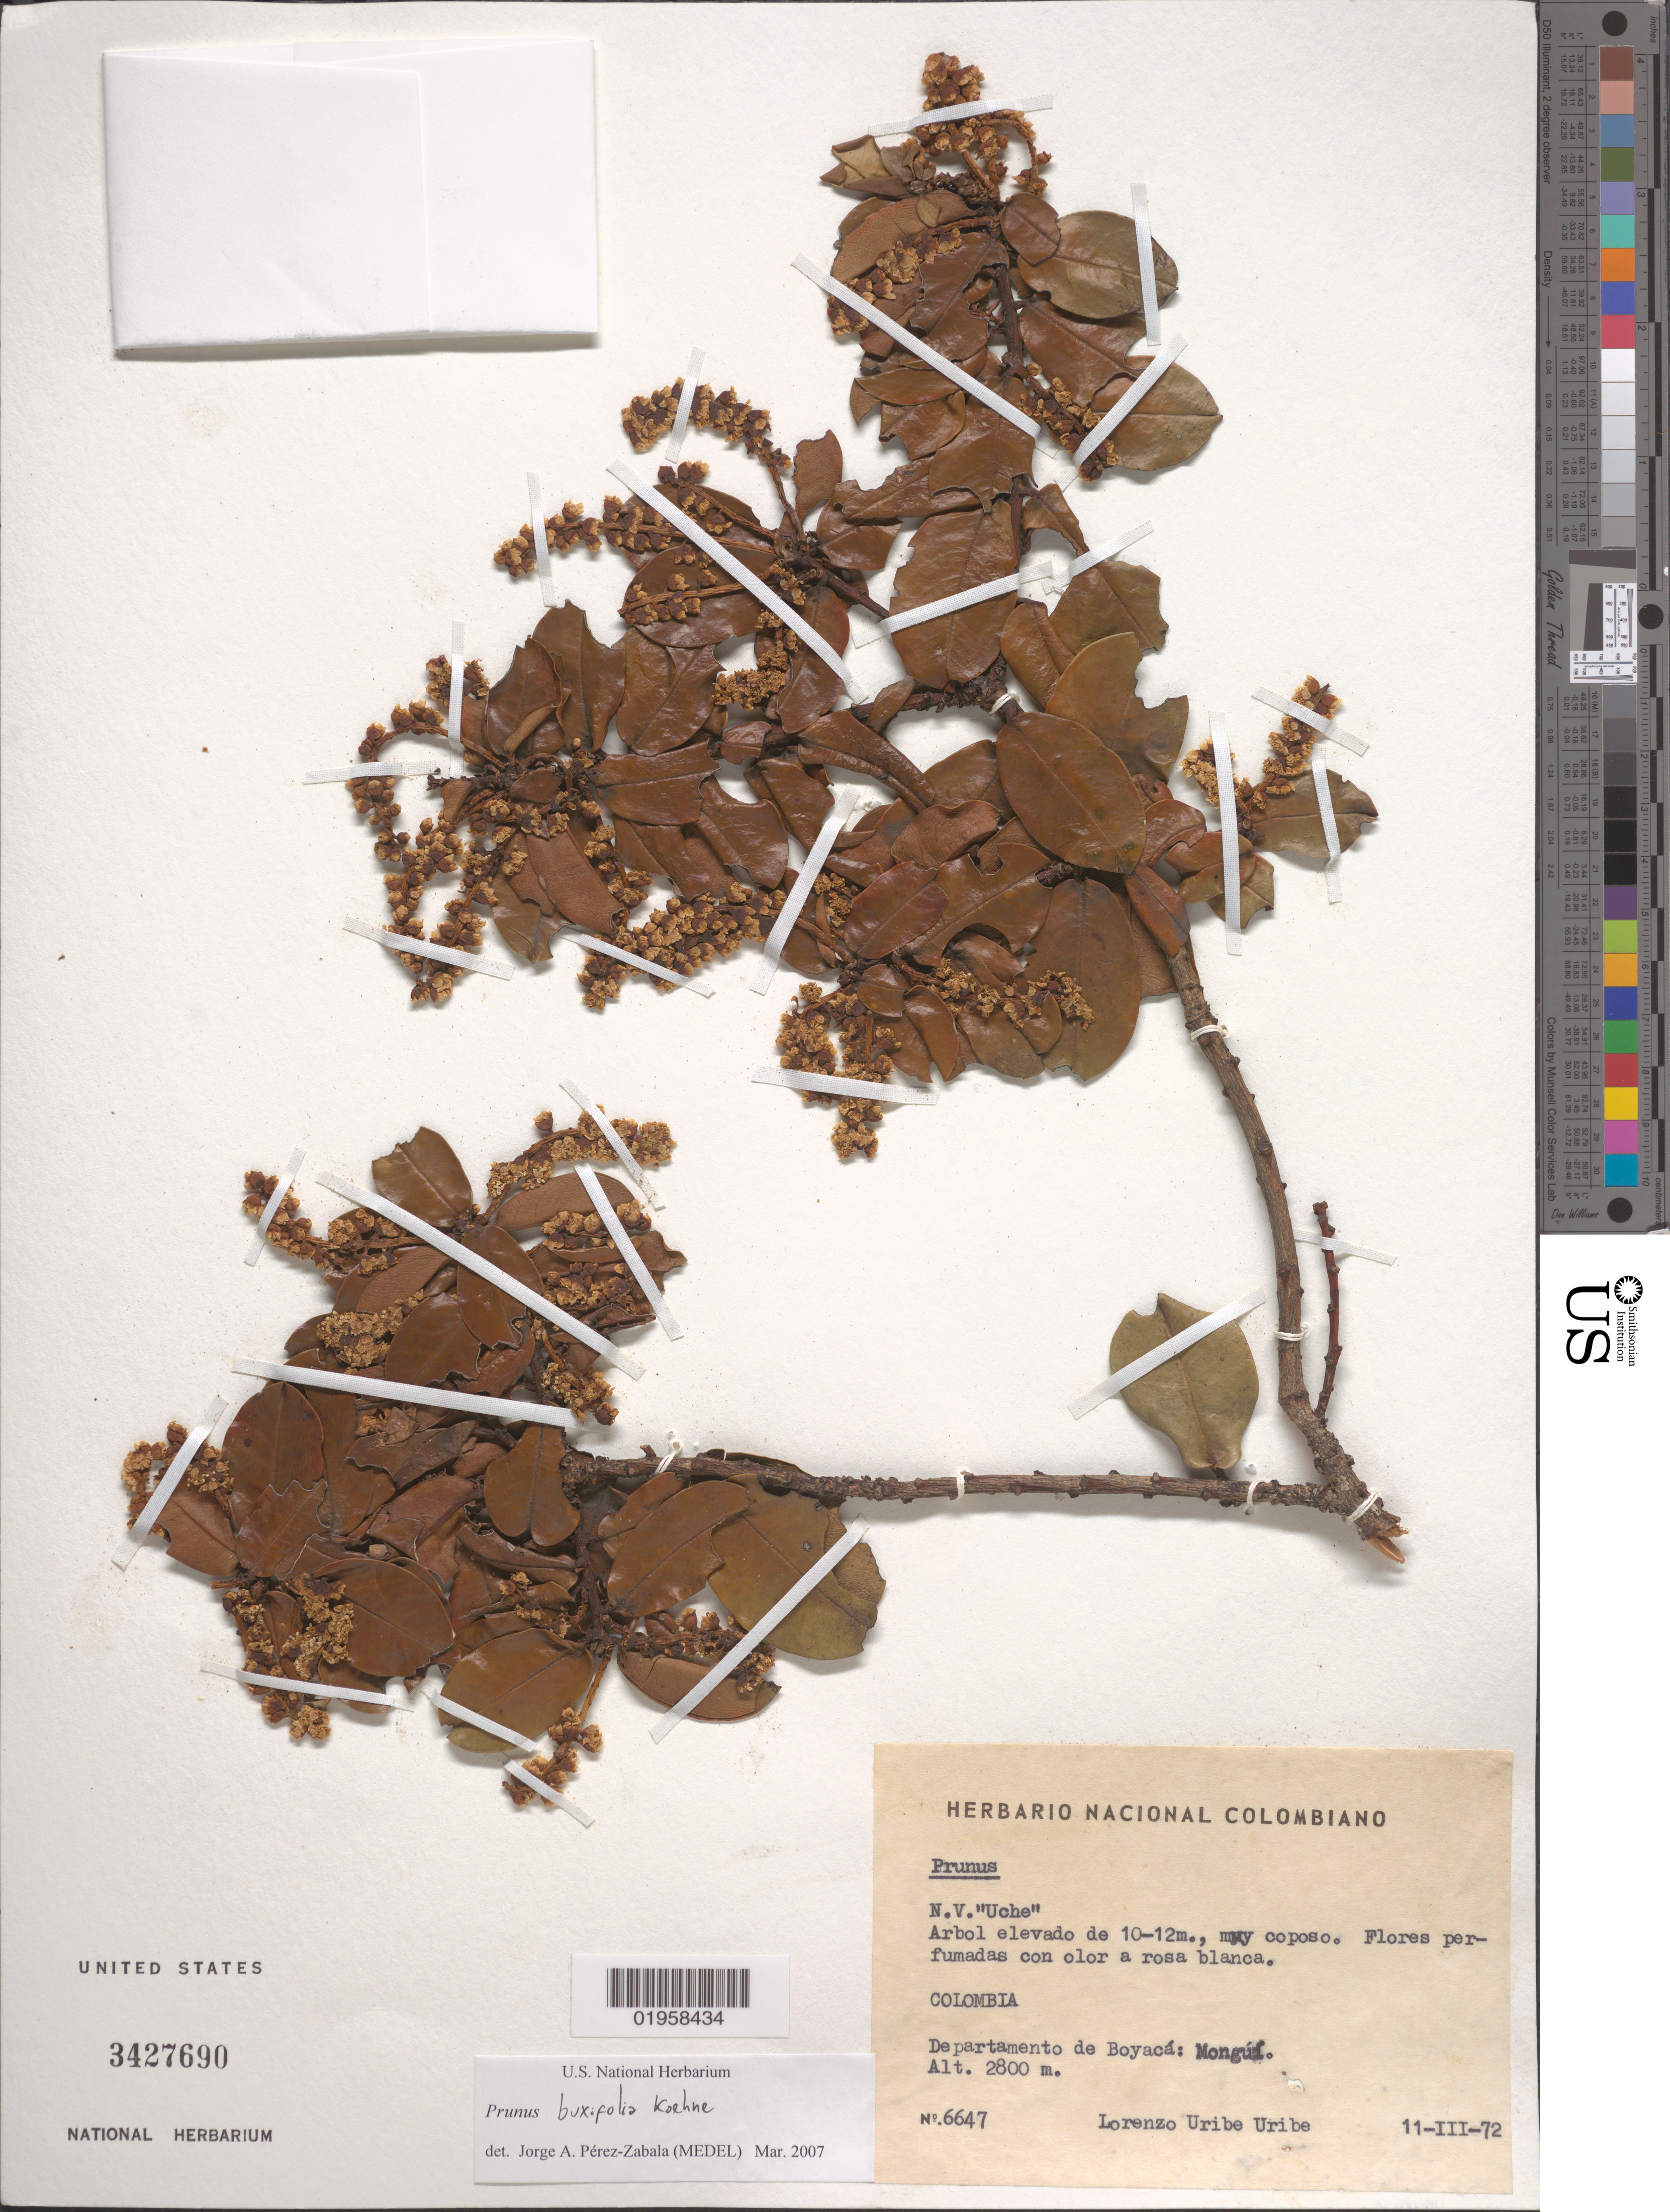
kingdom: Plantae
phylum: Tracheophyta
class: Magnoliopsida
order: Rosales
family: Rosaceae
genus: Prunus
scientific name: Prunus buxifolia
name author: Koehne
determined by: Pérez, J. A.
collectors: L. Uribe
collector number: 6647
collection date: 1972-03-11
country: Colombia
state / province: Boyacá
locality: Mongua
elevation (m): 2800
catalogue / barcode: US 3427690